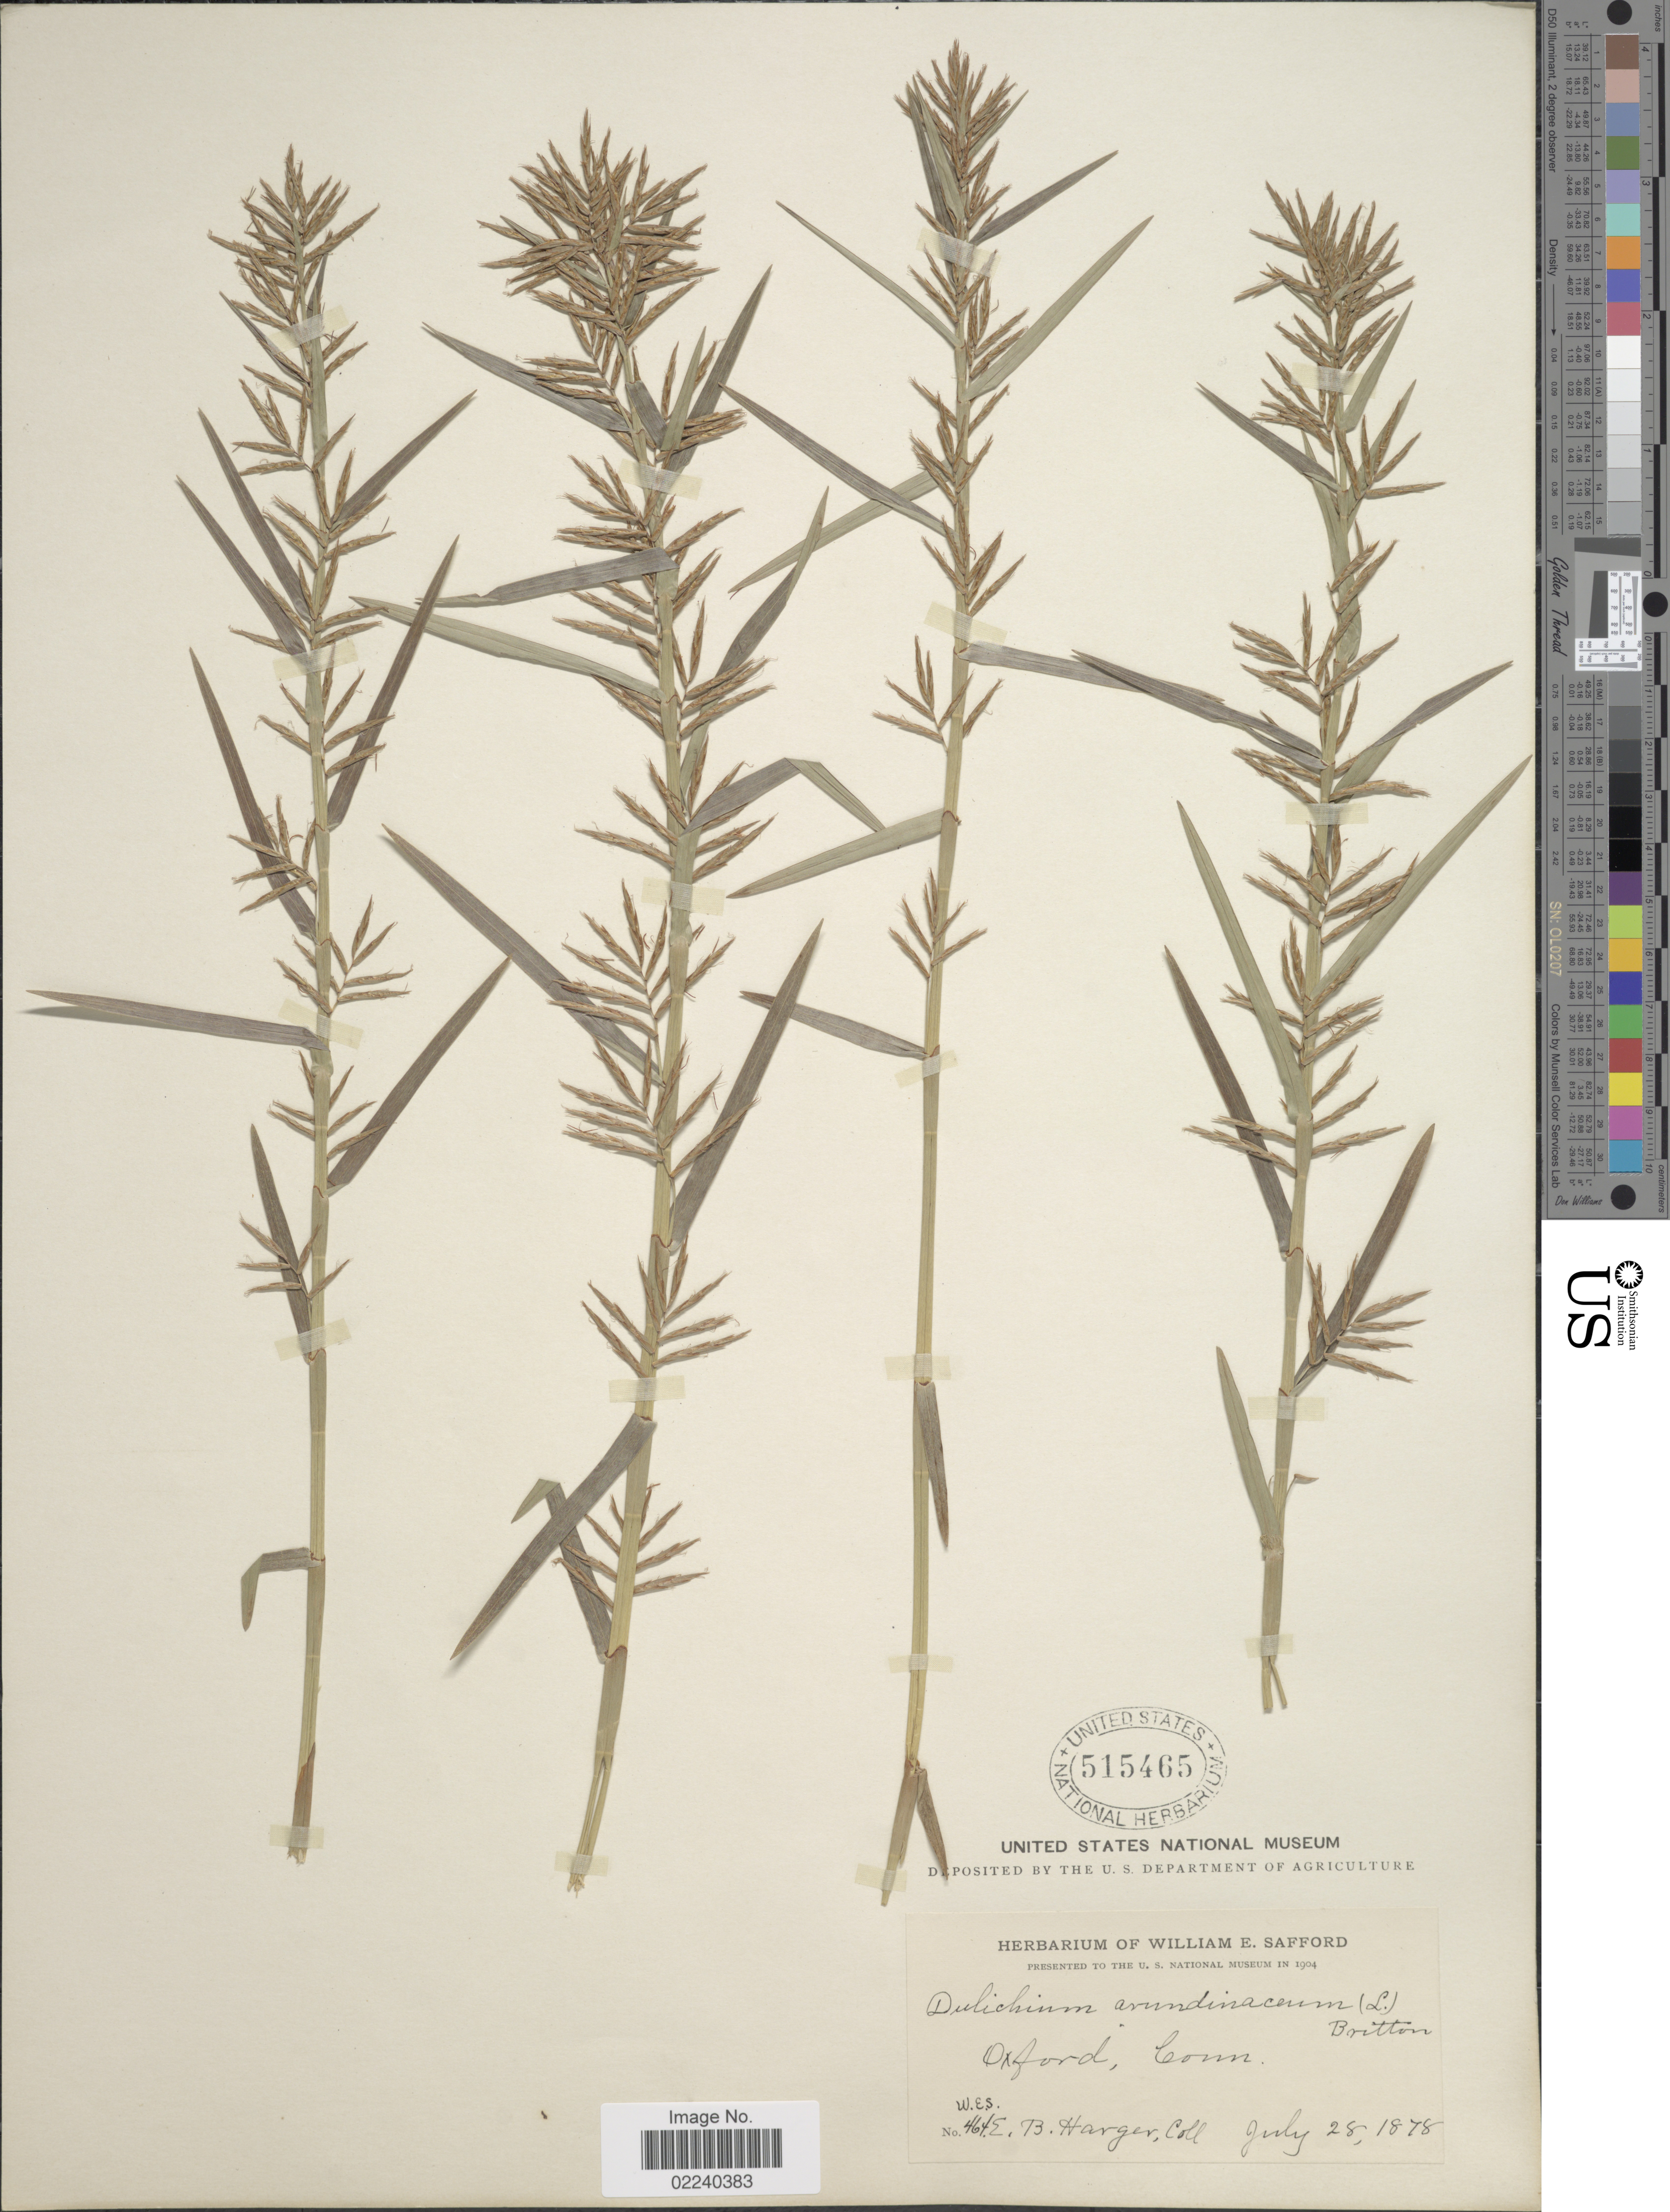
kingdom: Plantae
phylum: Tracheophyta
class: Liliopsida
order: Poales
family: Cyperaceae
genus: Dulichium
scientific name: Dulichium arundinaceum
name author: (L.) Britton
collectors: E. B. Harger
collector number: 464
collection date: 1878-07-28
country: United States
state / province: Connecticut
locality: Oxford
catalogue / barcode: US 515465